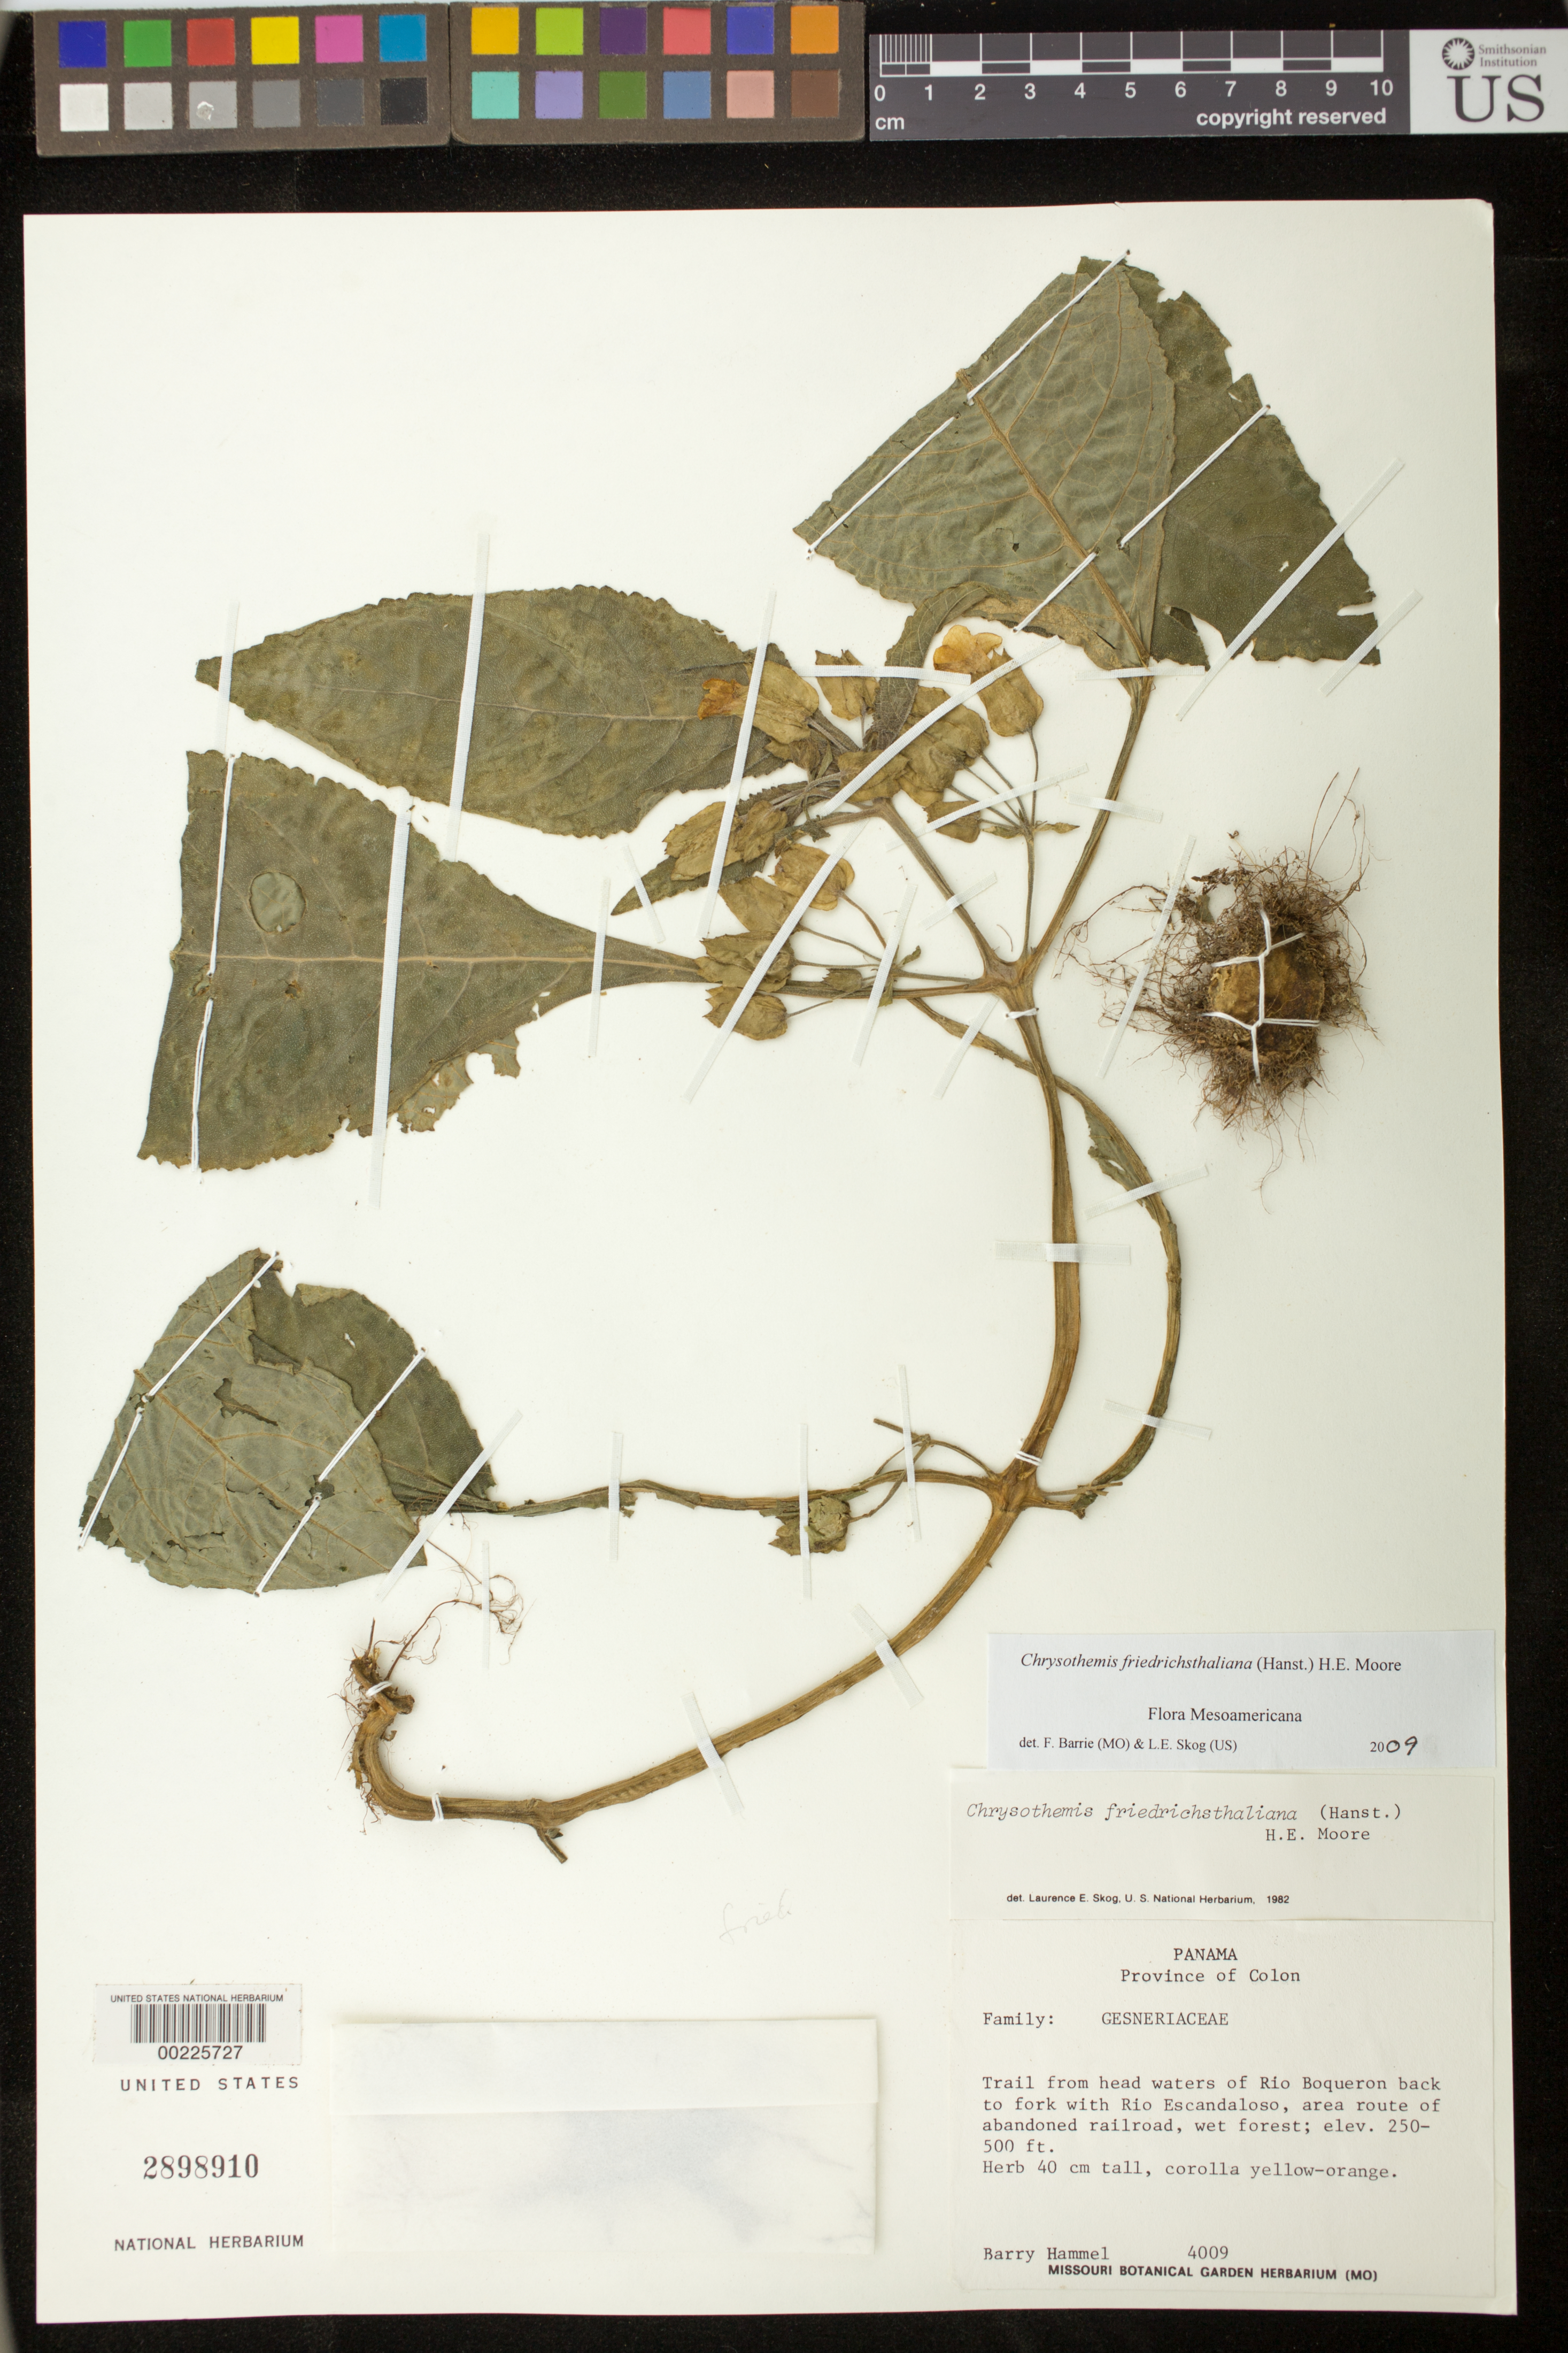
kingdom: Plantae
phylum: Tracheophyta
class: Magnoliopsida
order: Lamiales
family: Gesneriaceae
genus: Chrysothemis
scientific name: Chrysothemis friedrichsthaliana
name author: (Hanst.) H.E. Moore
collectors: B. Hammel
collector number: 4009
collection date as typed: Jul 1978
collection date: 1978-07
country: Panama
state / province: Colón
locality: Trail from head waters of Rio Boqueron back to fork with Rio Escandaloso, area route of abandoned railroad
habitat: Wet forest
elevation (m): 76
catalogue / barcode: US 2898910